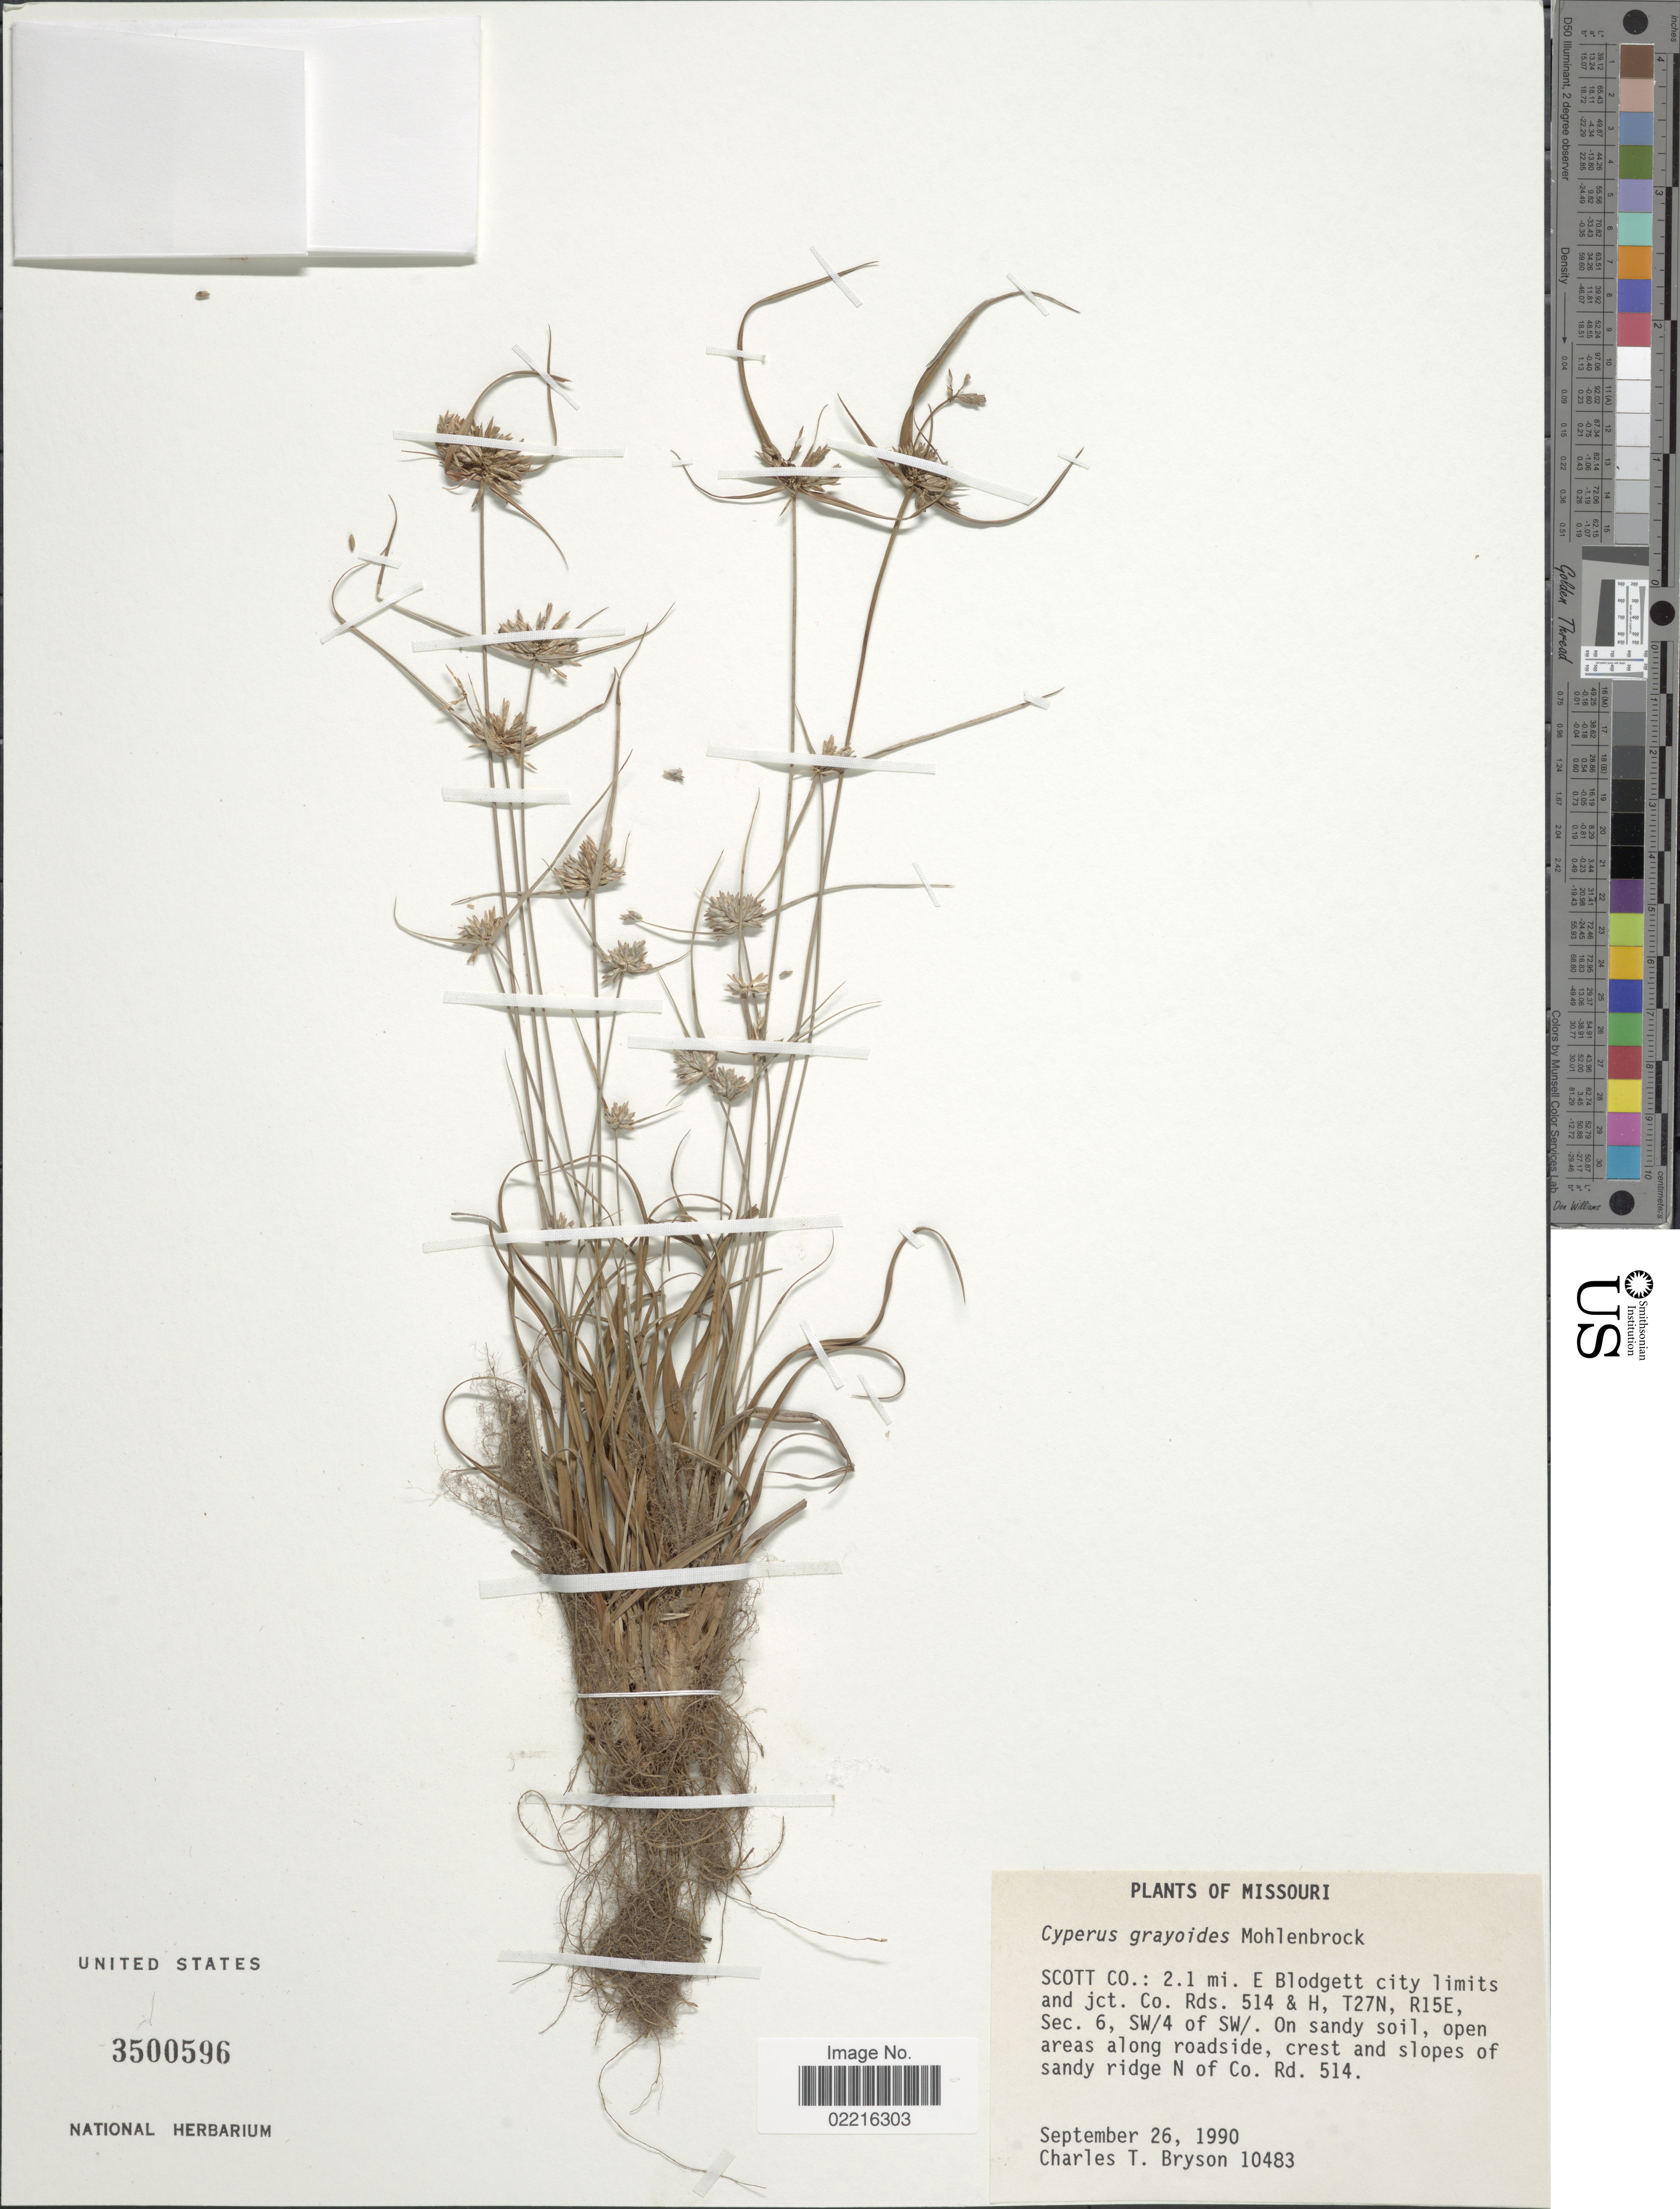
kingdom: Plantae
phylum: Tracheophyta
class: Liliopsida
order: Poales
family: Cyperaceae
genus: Cyperus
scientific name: Cyperus grayioides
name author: Mohlenbr.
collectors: C. Bryson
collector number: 10483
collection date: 1990-09-26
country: United States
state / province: Missouri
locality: Scott Co., 2.1 mi. E Blodgett City limits and jct Co Rds 514 & H, T27N, R15E, Sec 6, SW/4 of SW/, N of Co Rd 514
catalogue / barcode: US 3500596